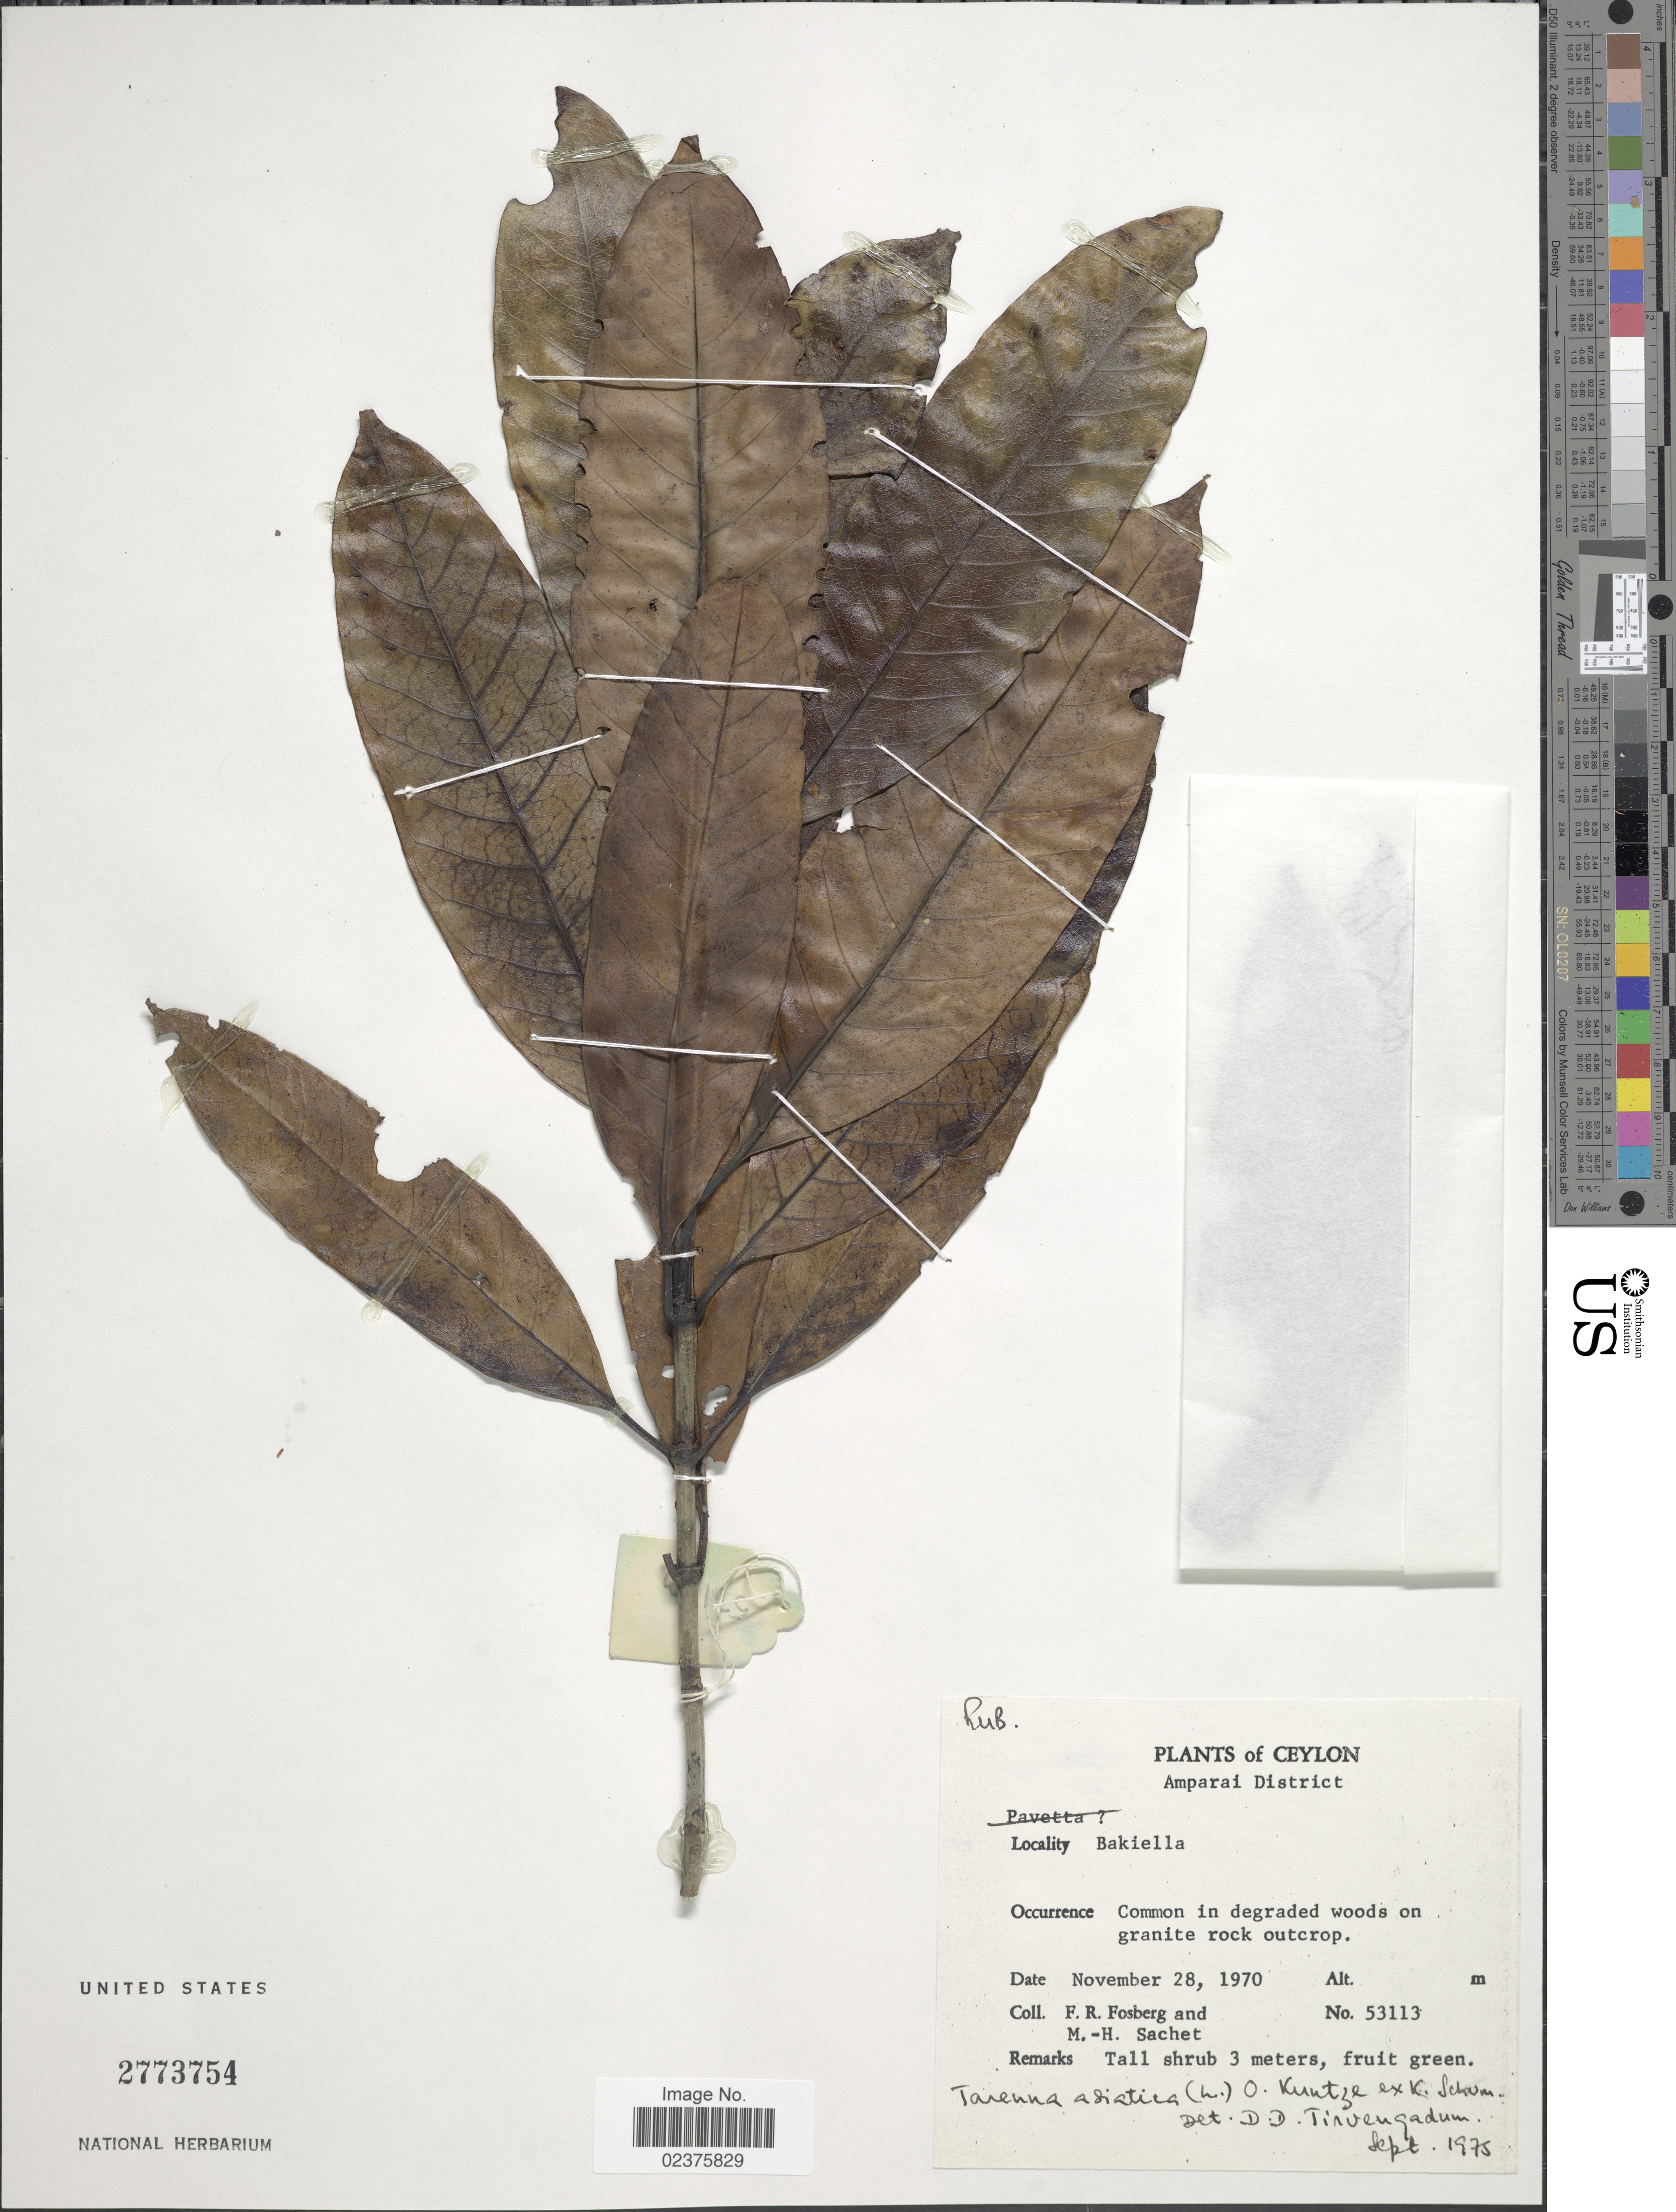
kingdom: Plantae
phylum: Tracheophyta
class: Magnoliopsida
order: Gentianales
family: Rubiaceae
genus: Tarenna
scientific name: Tarenna asiatica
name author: (L.) Kuntze ex K. Schum.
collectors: F. R. Fosberg & M.-H. Sachet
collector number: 53113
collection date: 1970-11-28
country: Sri Lanka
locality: Ceylon, Amparai District, Bakiella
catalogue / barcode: US 2773754